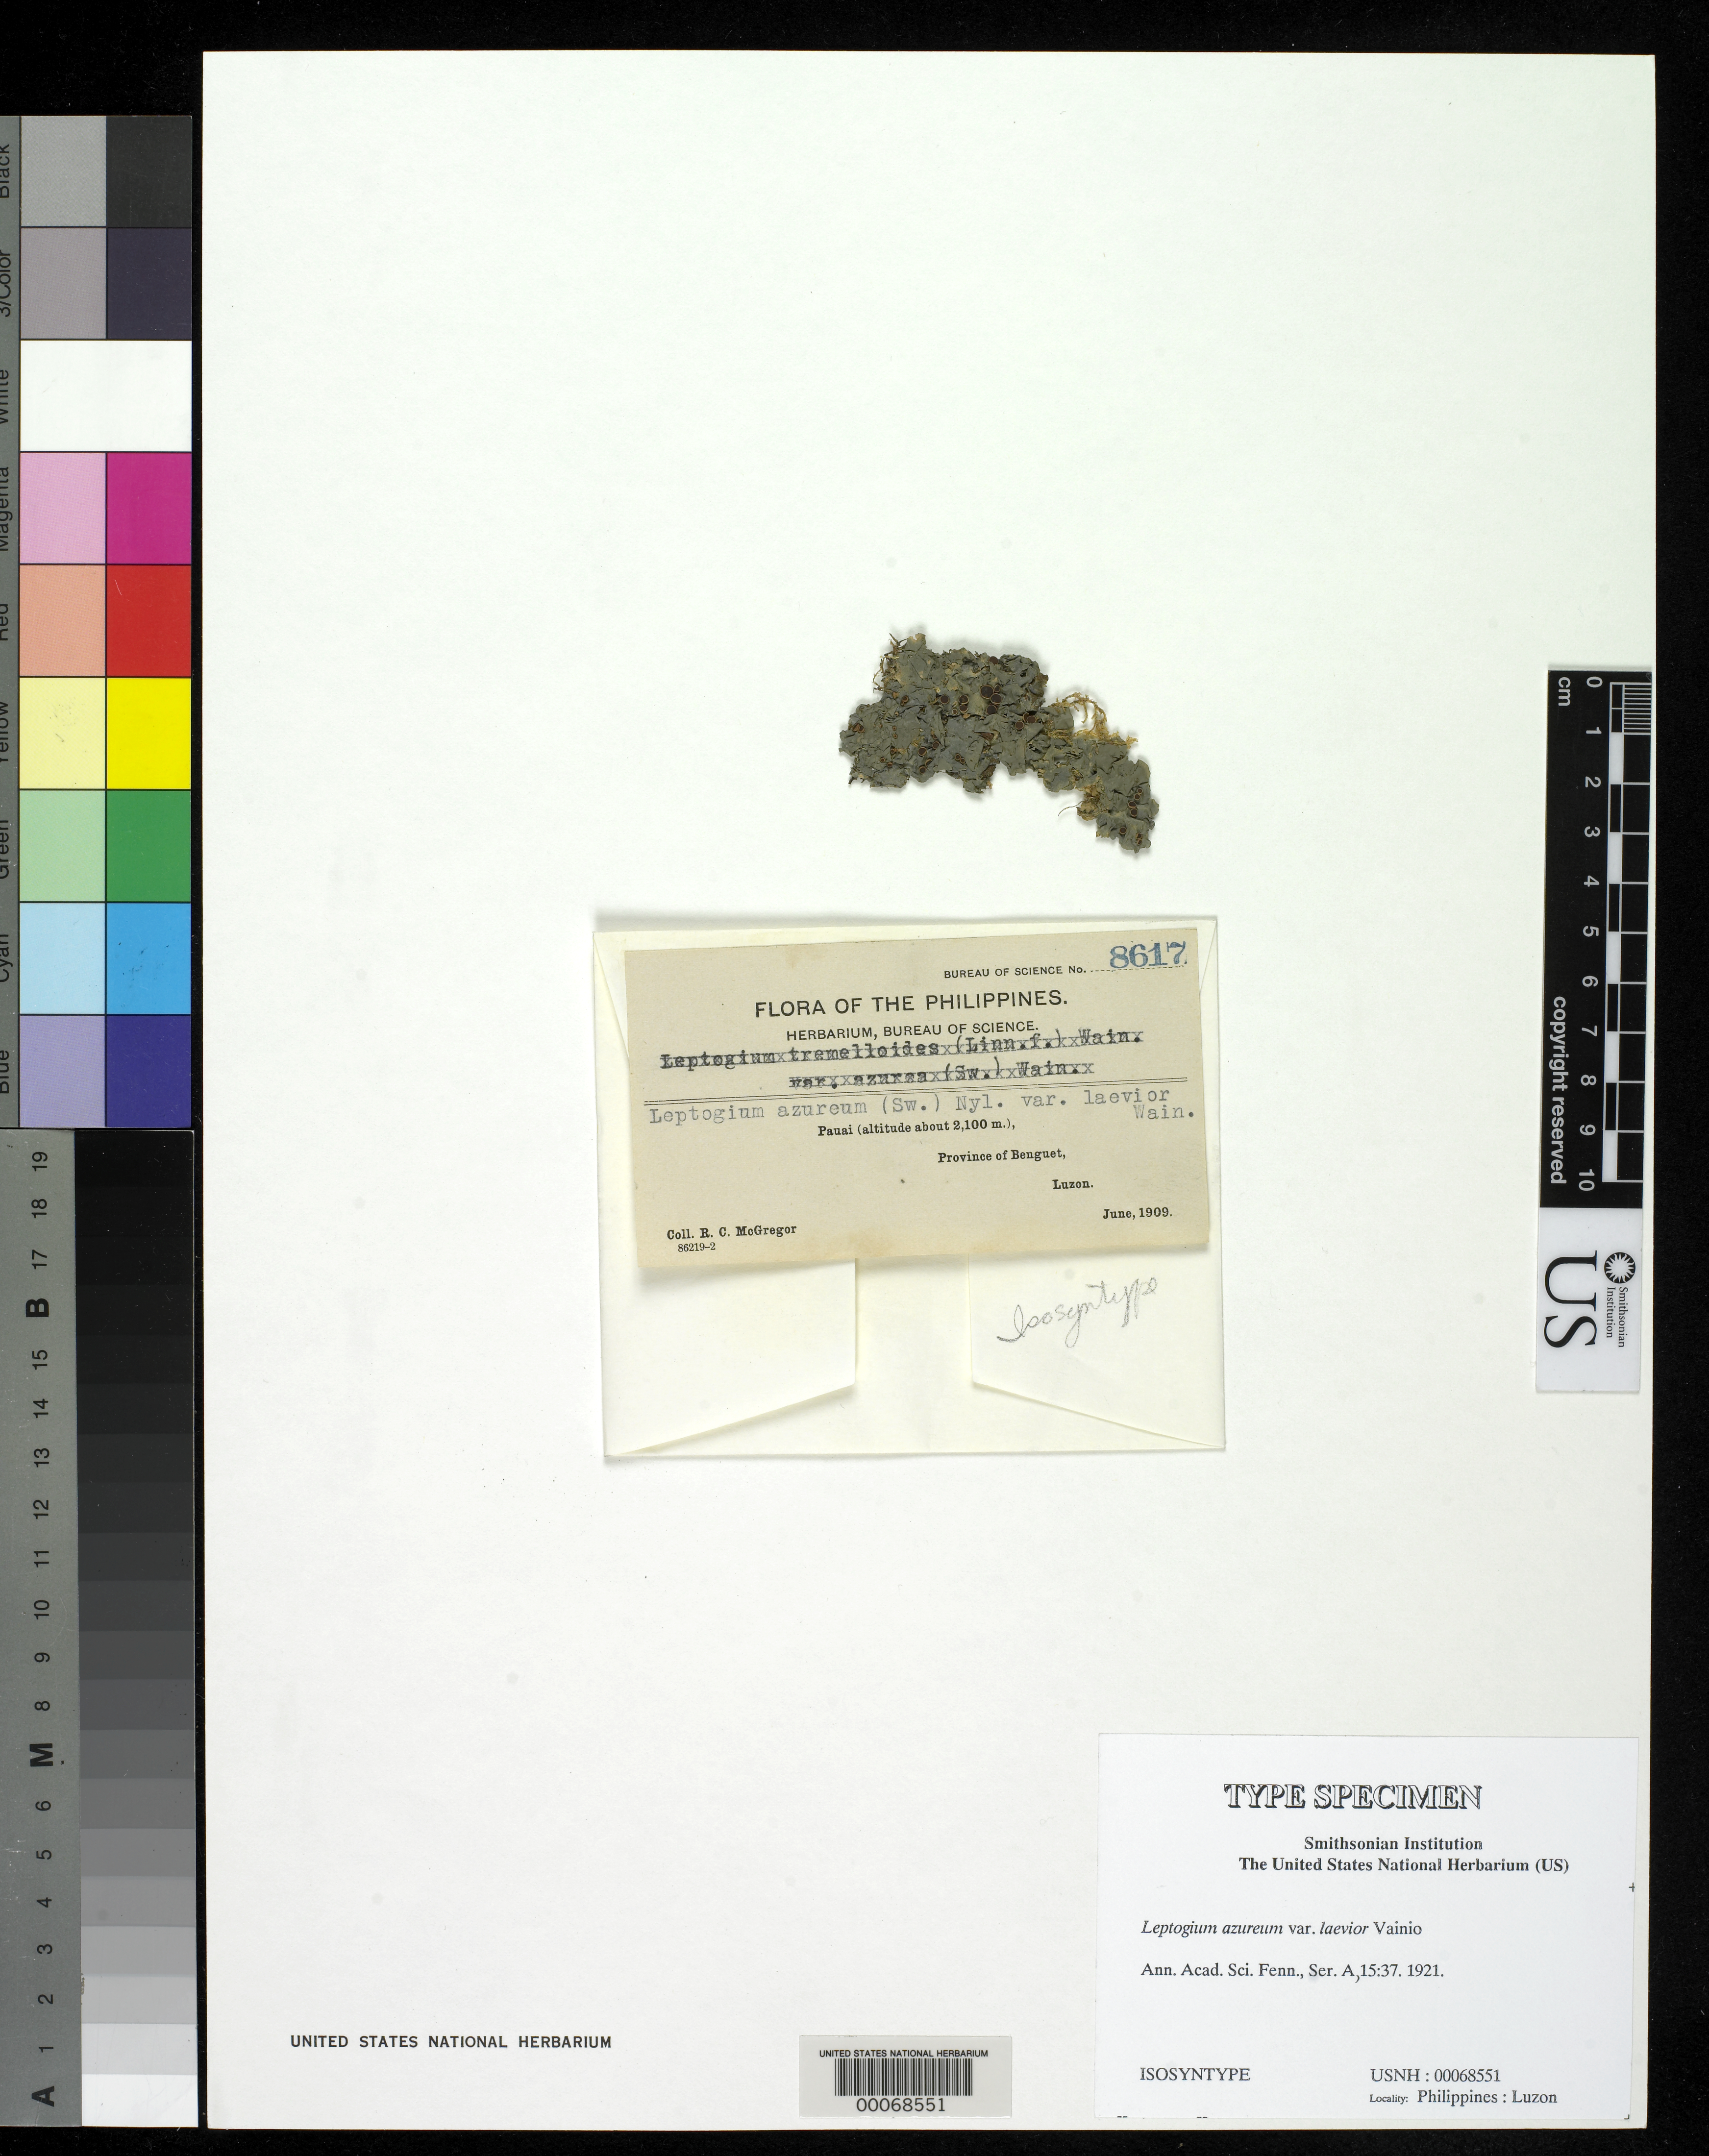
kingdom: Fungi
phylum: Ascomycota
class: Lecanoromycetes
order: Peltigerales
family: Collemataceae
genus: Leptogium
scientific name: Leptogium azureum var. laevior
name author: Vain.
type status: Isosyntype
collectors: R. C. McGregor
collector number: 8617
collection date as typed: Jun 1909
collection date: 1909-06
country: Philippines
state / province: Cordillera (Administrative Region)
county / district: Benguet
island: Luzon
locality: Pauai.